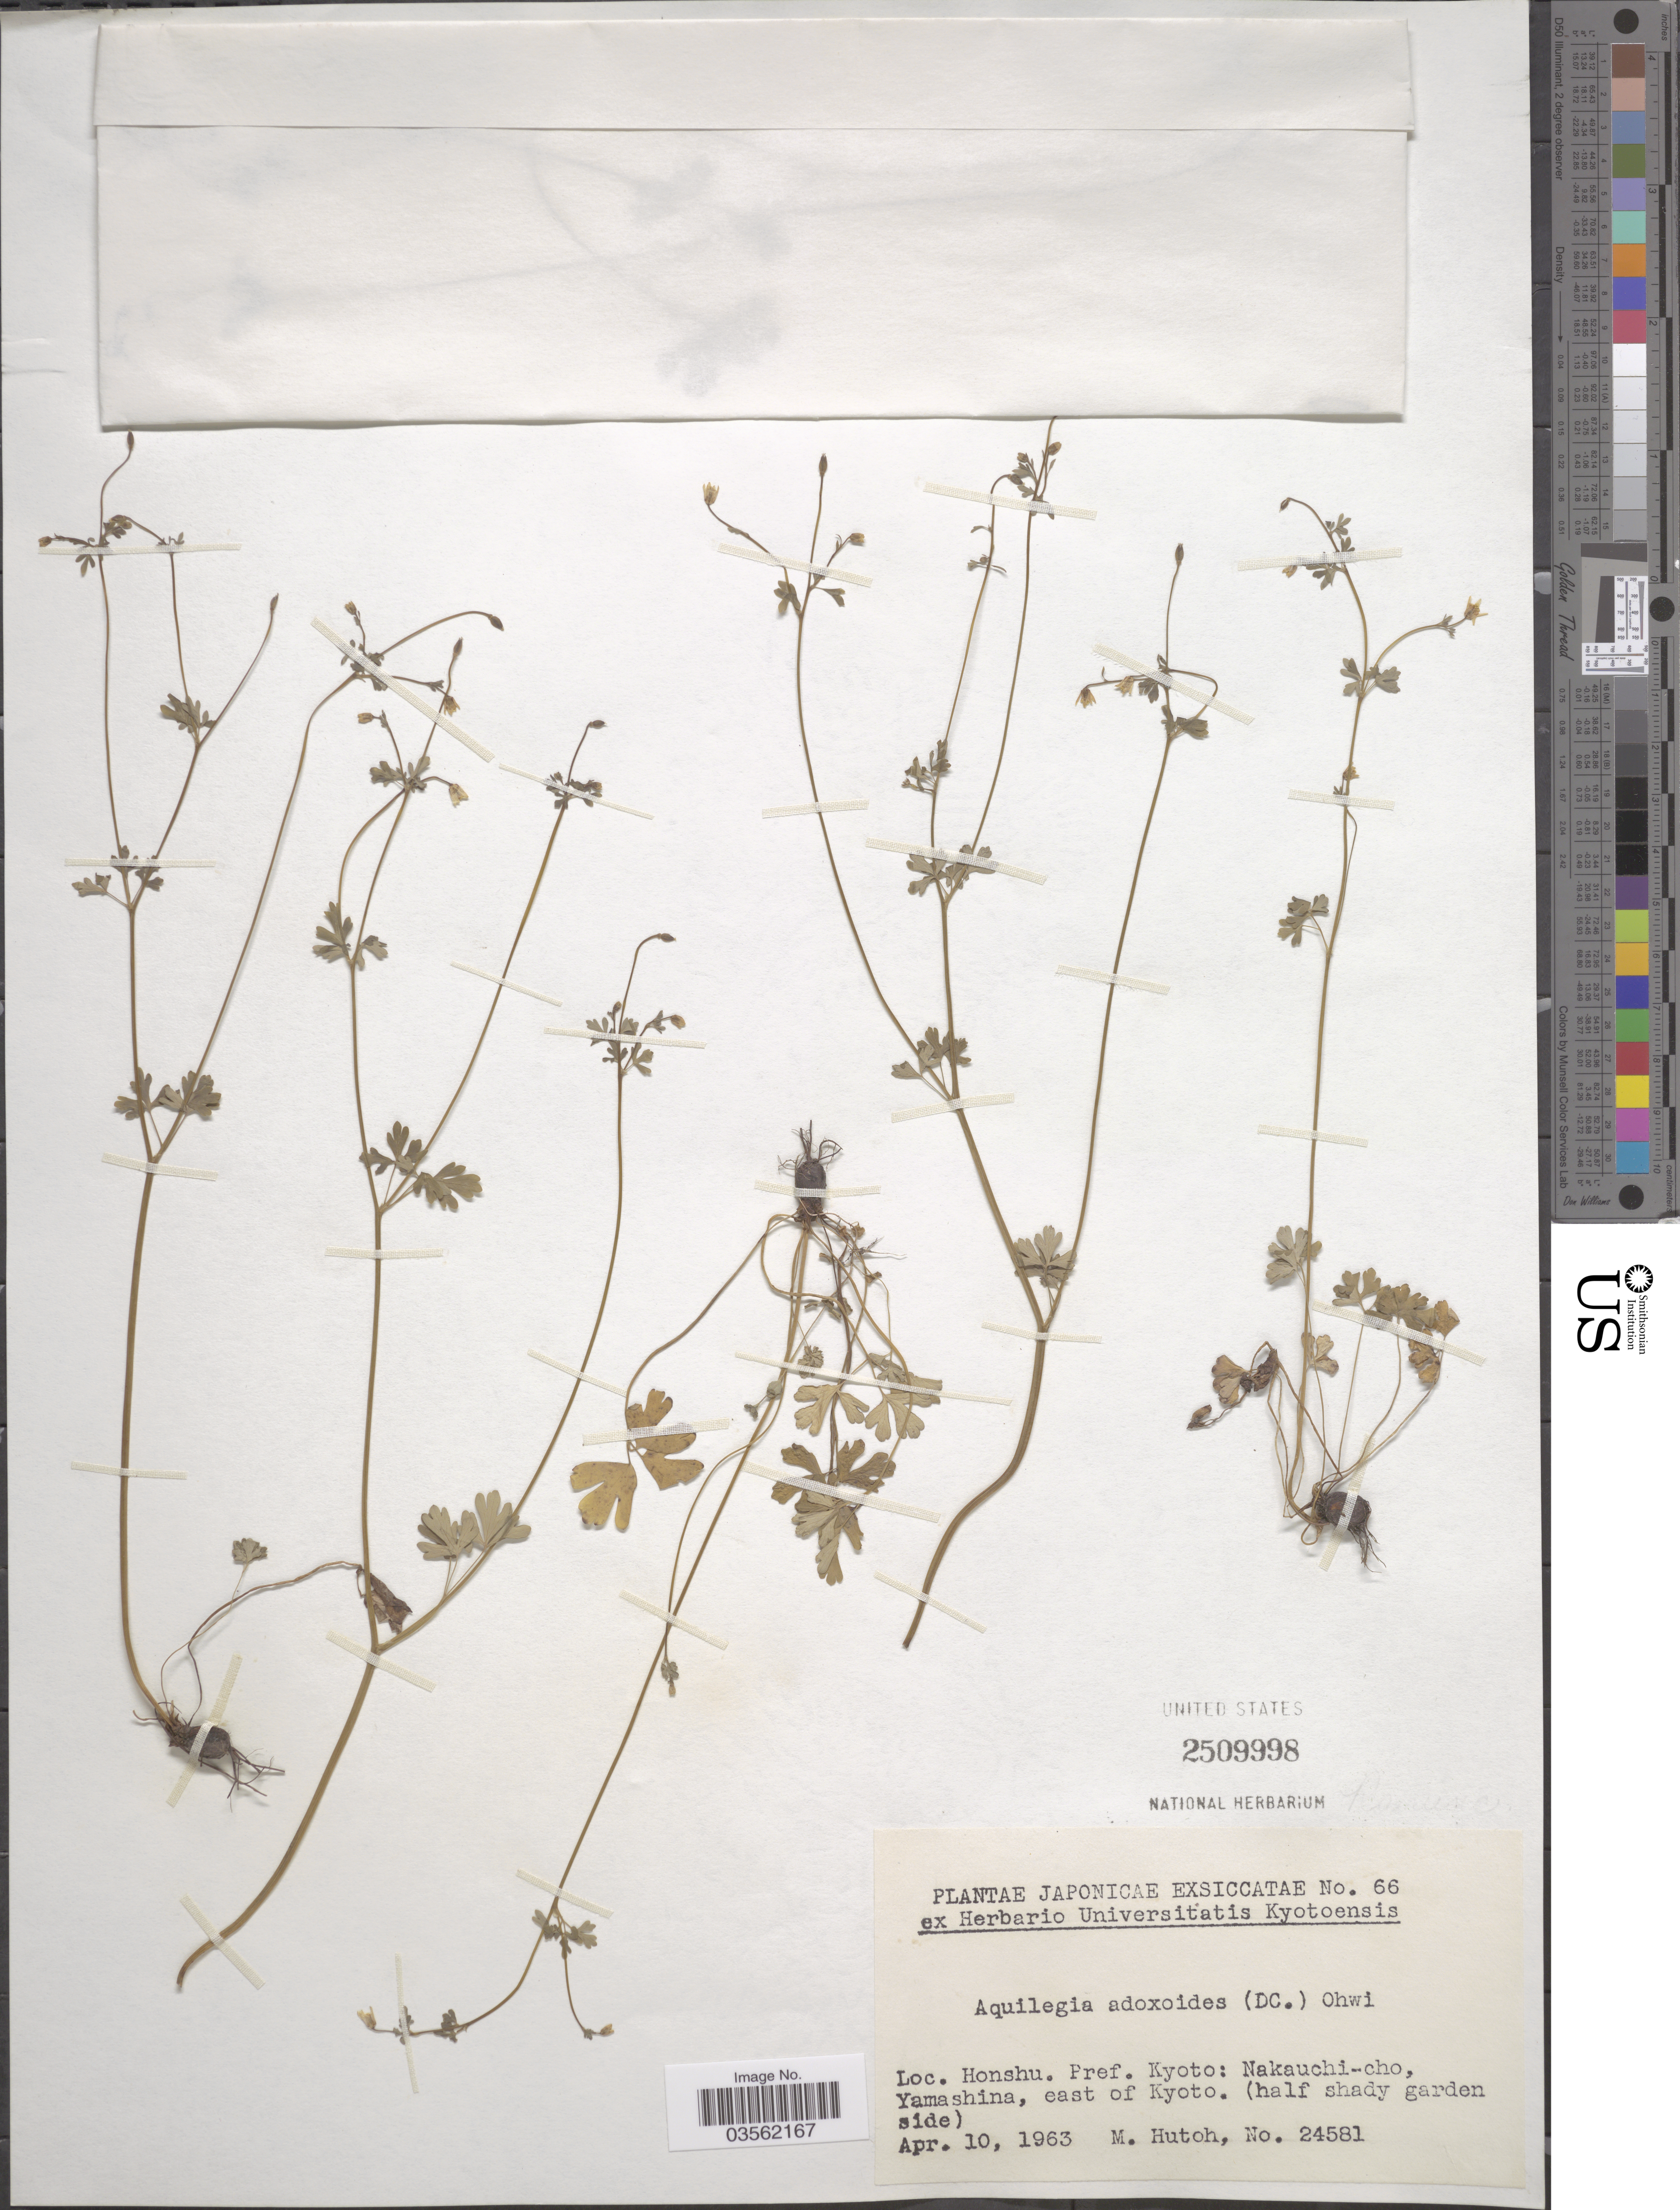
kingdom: Plantae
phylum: Tracheophyta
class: Magnoliopsida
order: Ranunculales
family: Ranunculaceae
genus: Aquilegia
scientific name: Aquilegia adoxoides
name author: (DC.) Ohwi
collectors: M. Hutoh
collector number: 24581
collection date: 1963-04-10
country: Japan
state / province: Kyoto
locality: Honshu. Pref. Kyoto: Nakauchi-cho, Yamashina, east of Kyoto. (half shady garden side).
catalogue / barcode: US 2509998